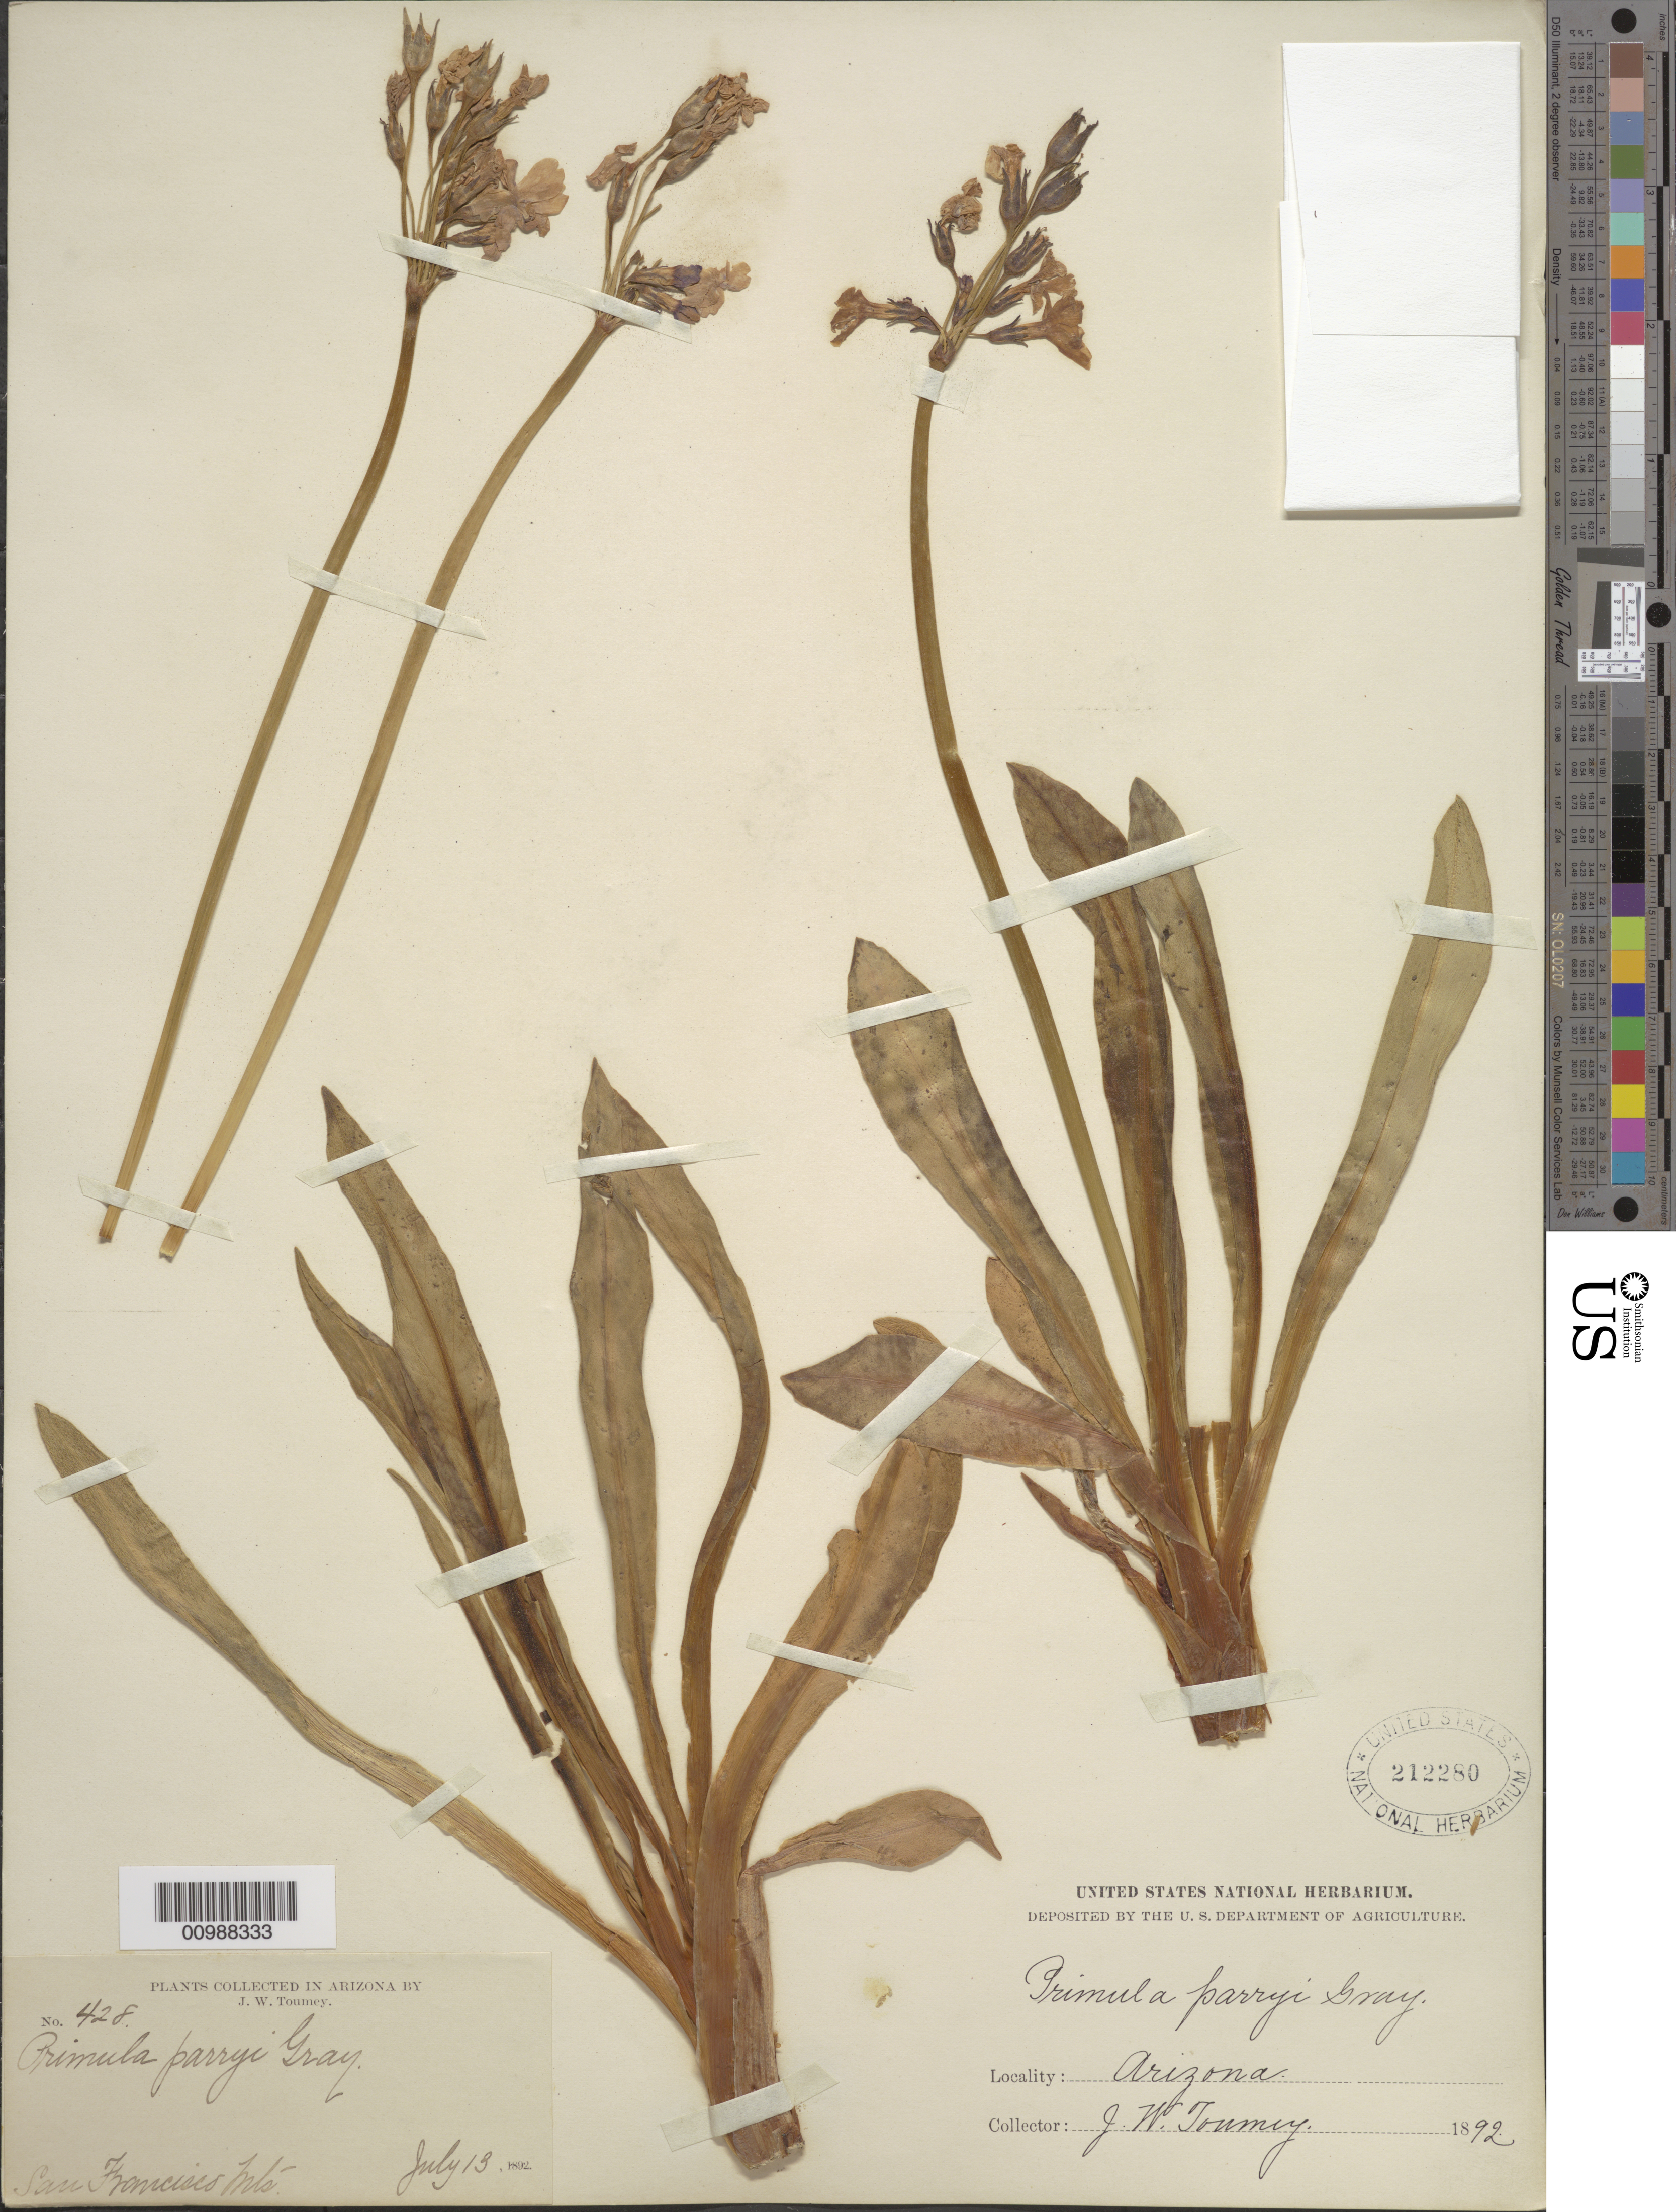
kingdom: Plantae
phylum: Tracheophyta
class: Magnoliopsida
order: Ericales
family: Primulaceae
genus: Primula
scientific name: Primula parryi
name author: A. Gray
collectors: J. W. Toumey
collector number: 428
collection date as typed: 13 Jul 1892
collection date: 1892-07-13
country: United States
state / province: Arizona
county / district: Greenlee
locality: San Francisco Mountains.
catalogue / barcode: US 212280